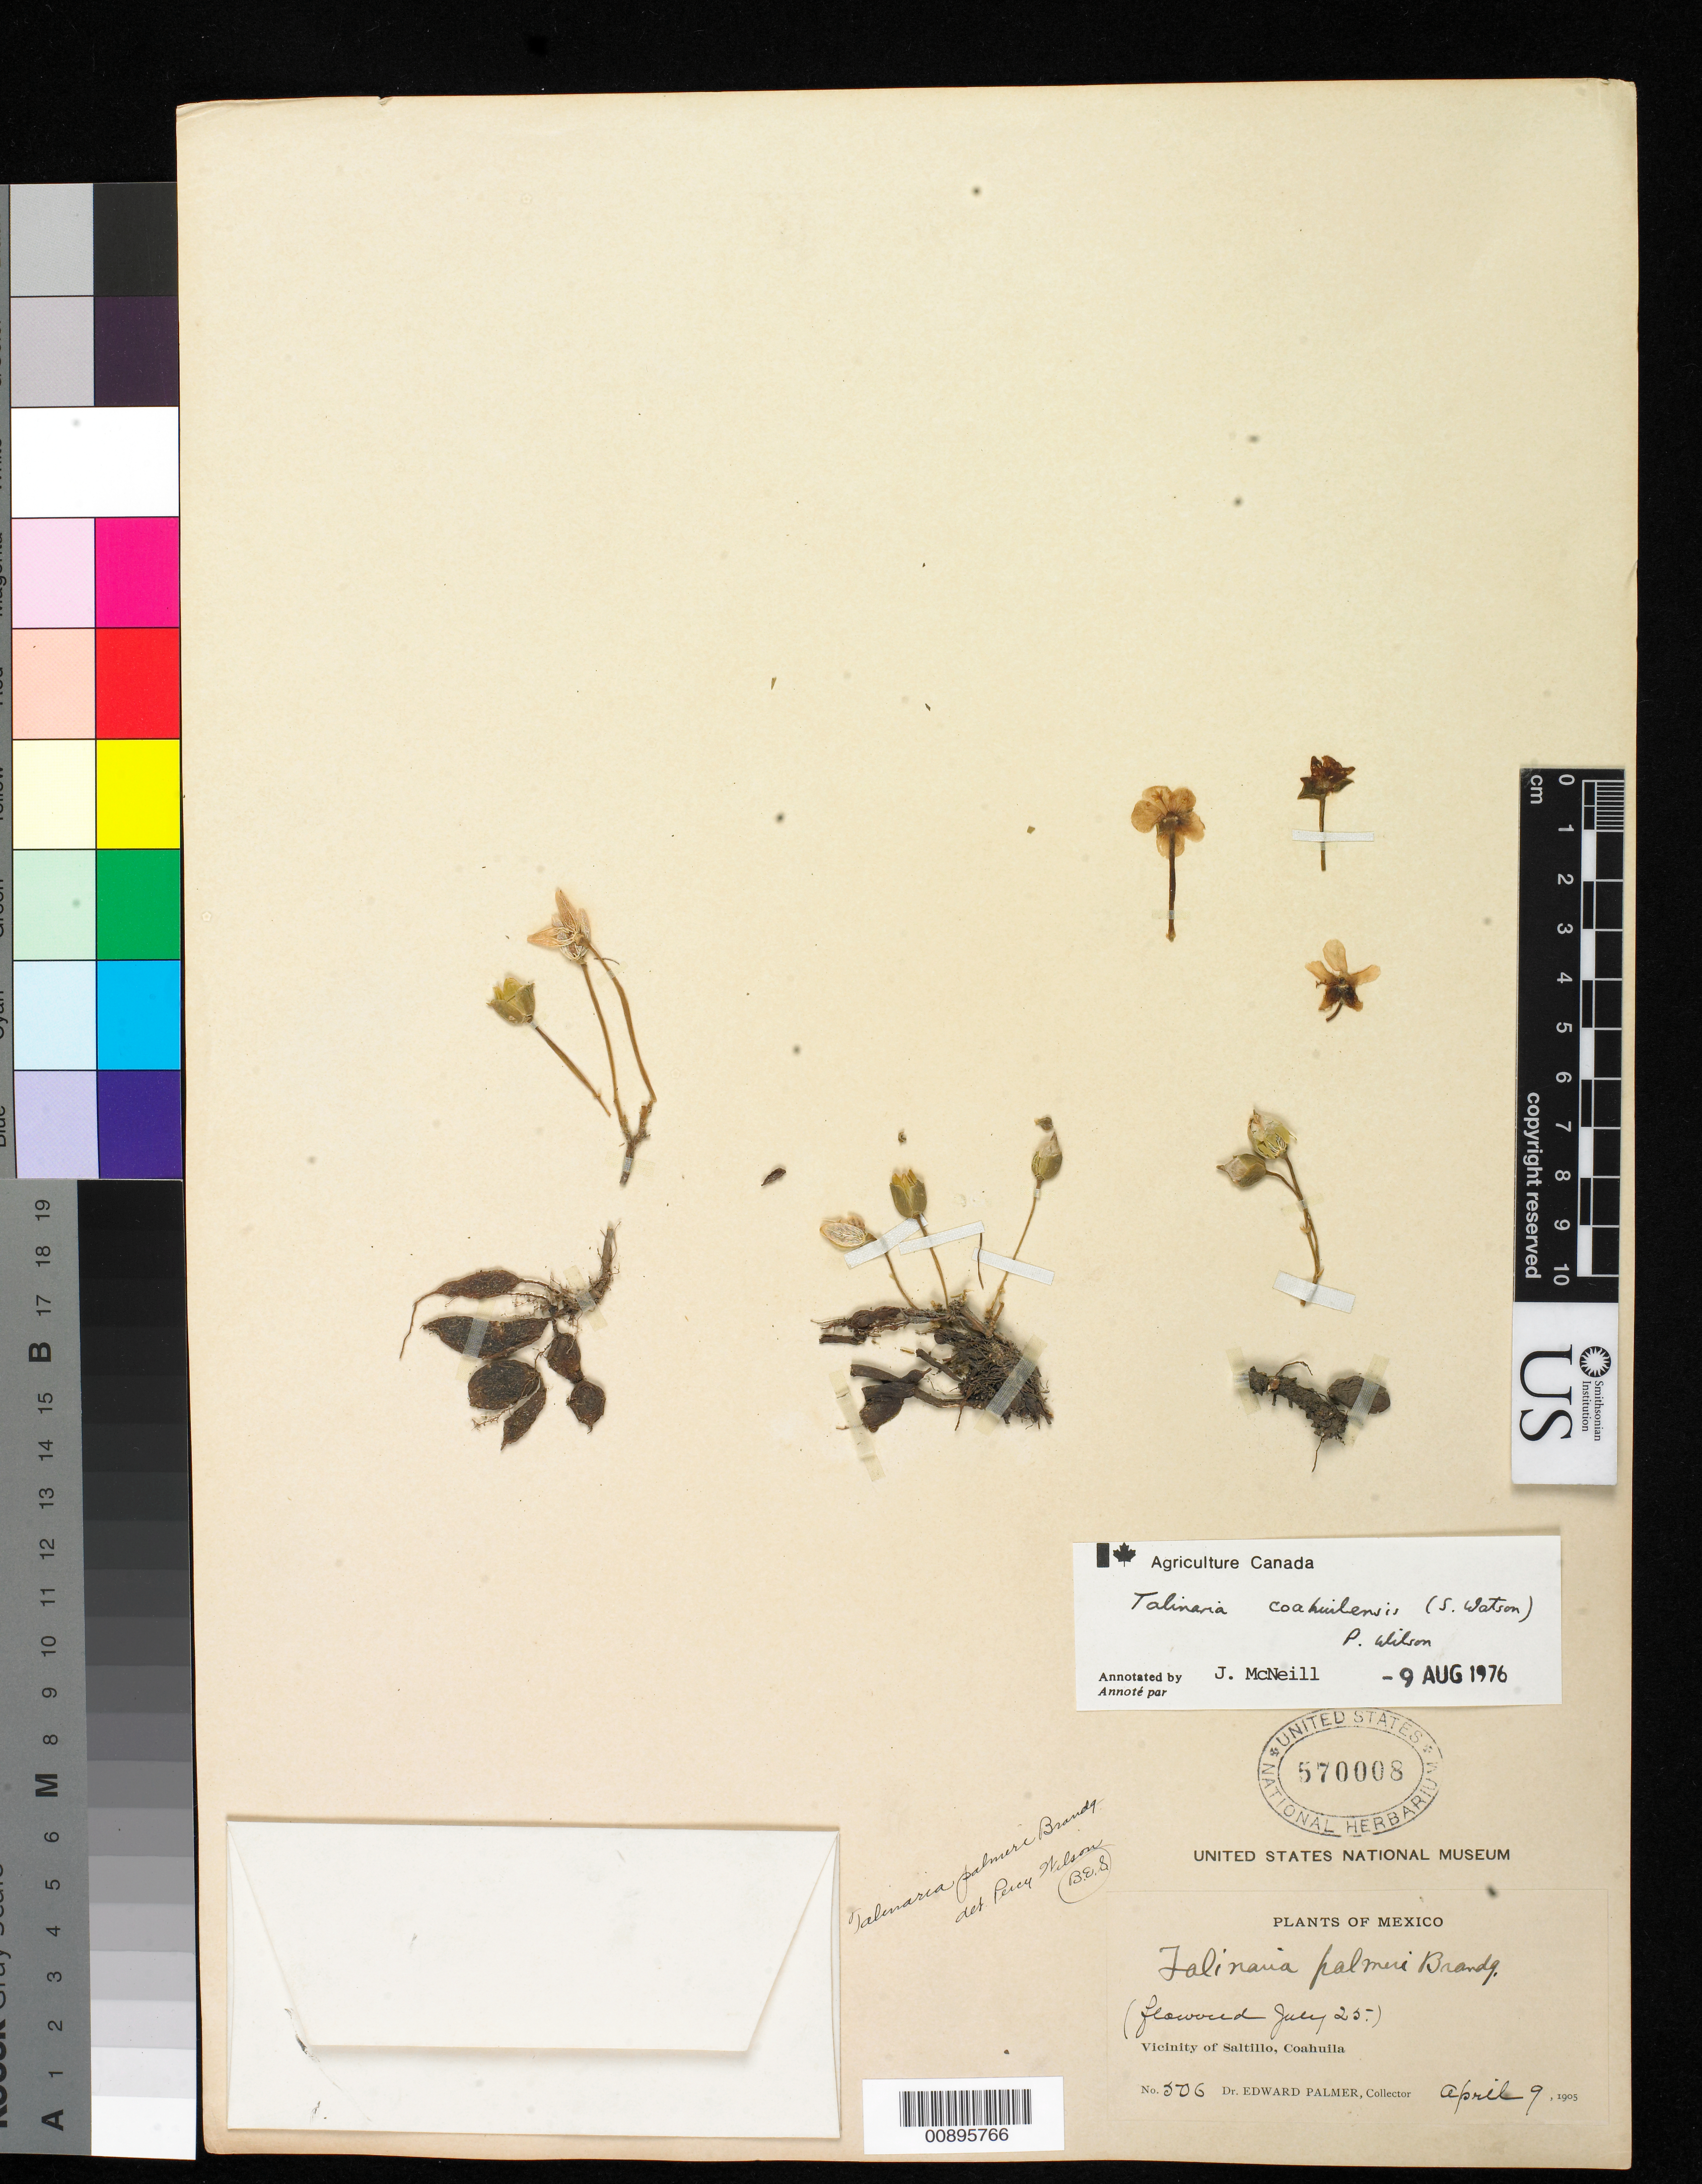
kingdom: Plantae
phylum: Tracheophyta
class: Magnoliopsida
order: Caryophyllales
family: Anacampserotaceae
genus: Anacampseros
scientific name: Anacampseros coahuilensis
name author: (S. Watson) Eggli & Nyffeler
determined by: Strong, Mark T., (BOT), Smithsonian Institution - National Museum of Natural History (UNITED STATES)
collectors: E. Palmer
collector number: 506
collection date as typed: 09 Apr 1905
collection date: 1905-04-09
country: Mexico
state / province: Coahuila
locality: Vicinity of Saltillo, Coahuila.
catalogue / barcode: US 570008